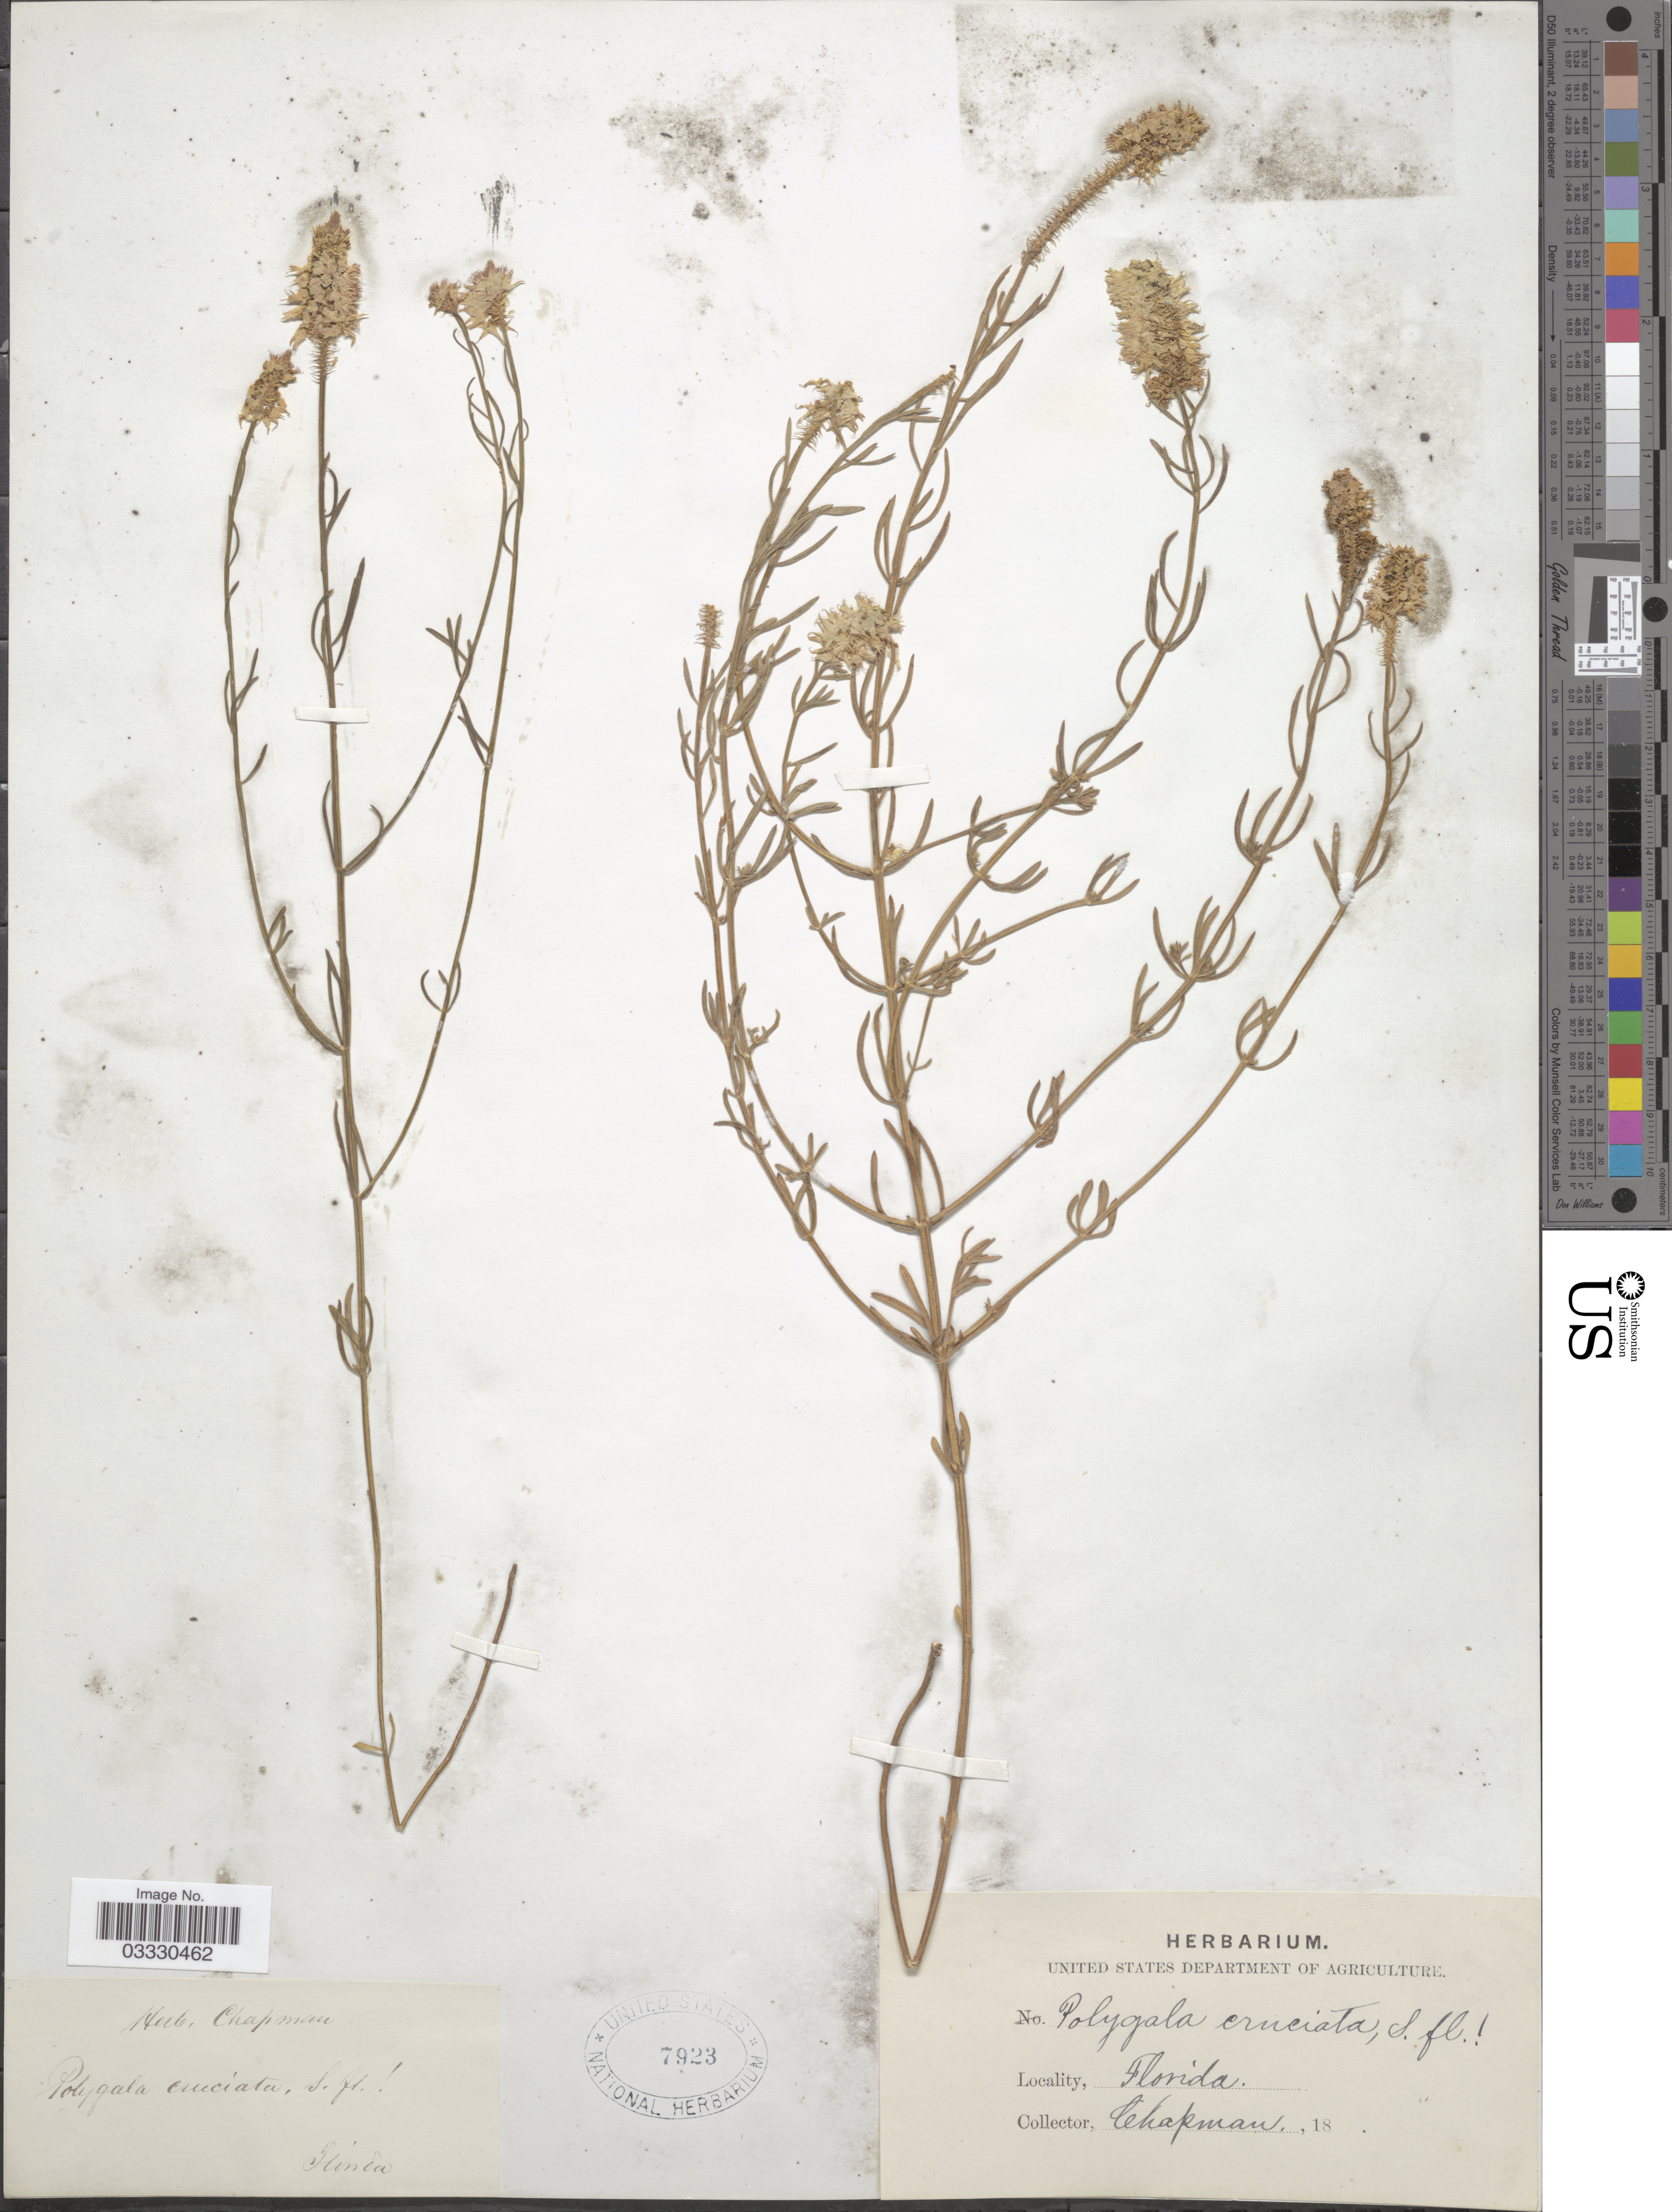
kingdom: Plantae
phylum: Tracheophyta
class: Magnoliopsida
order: Fabales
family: Polygalaceae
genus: Polygala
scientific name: Polygala cruciata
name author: L.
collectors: A. Chapman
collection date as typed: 18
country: United States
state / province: Florida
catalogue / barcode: US 7923